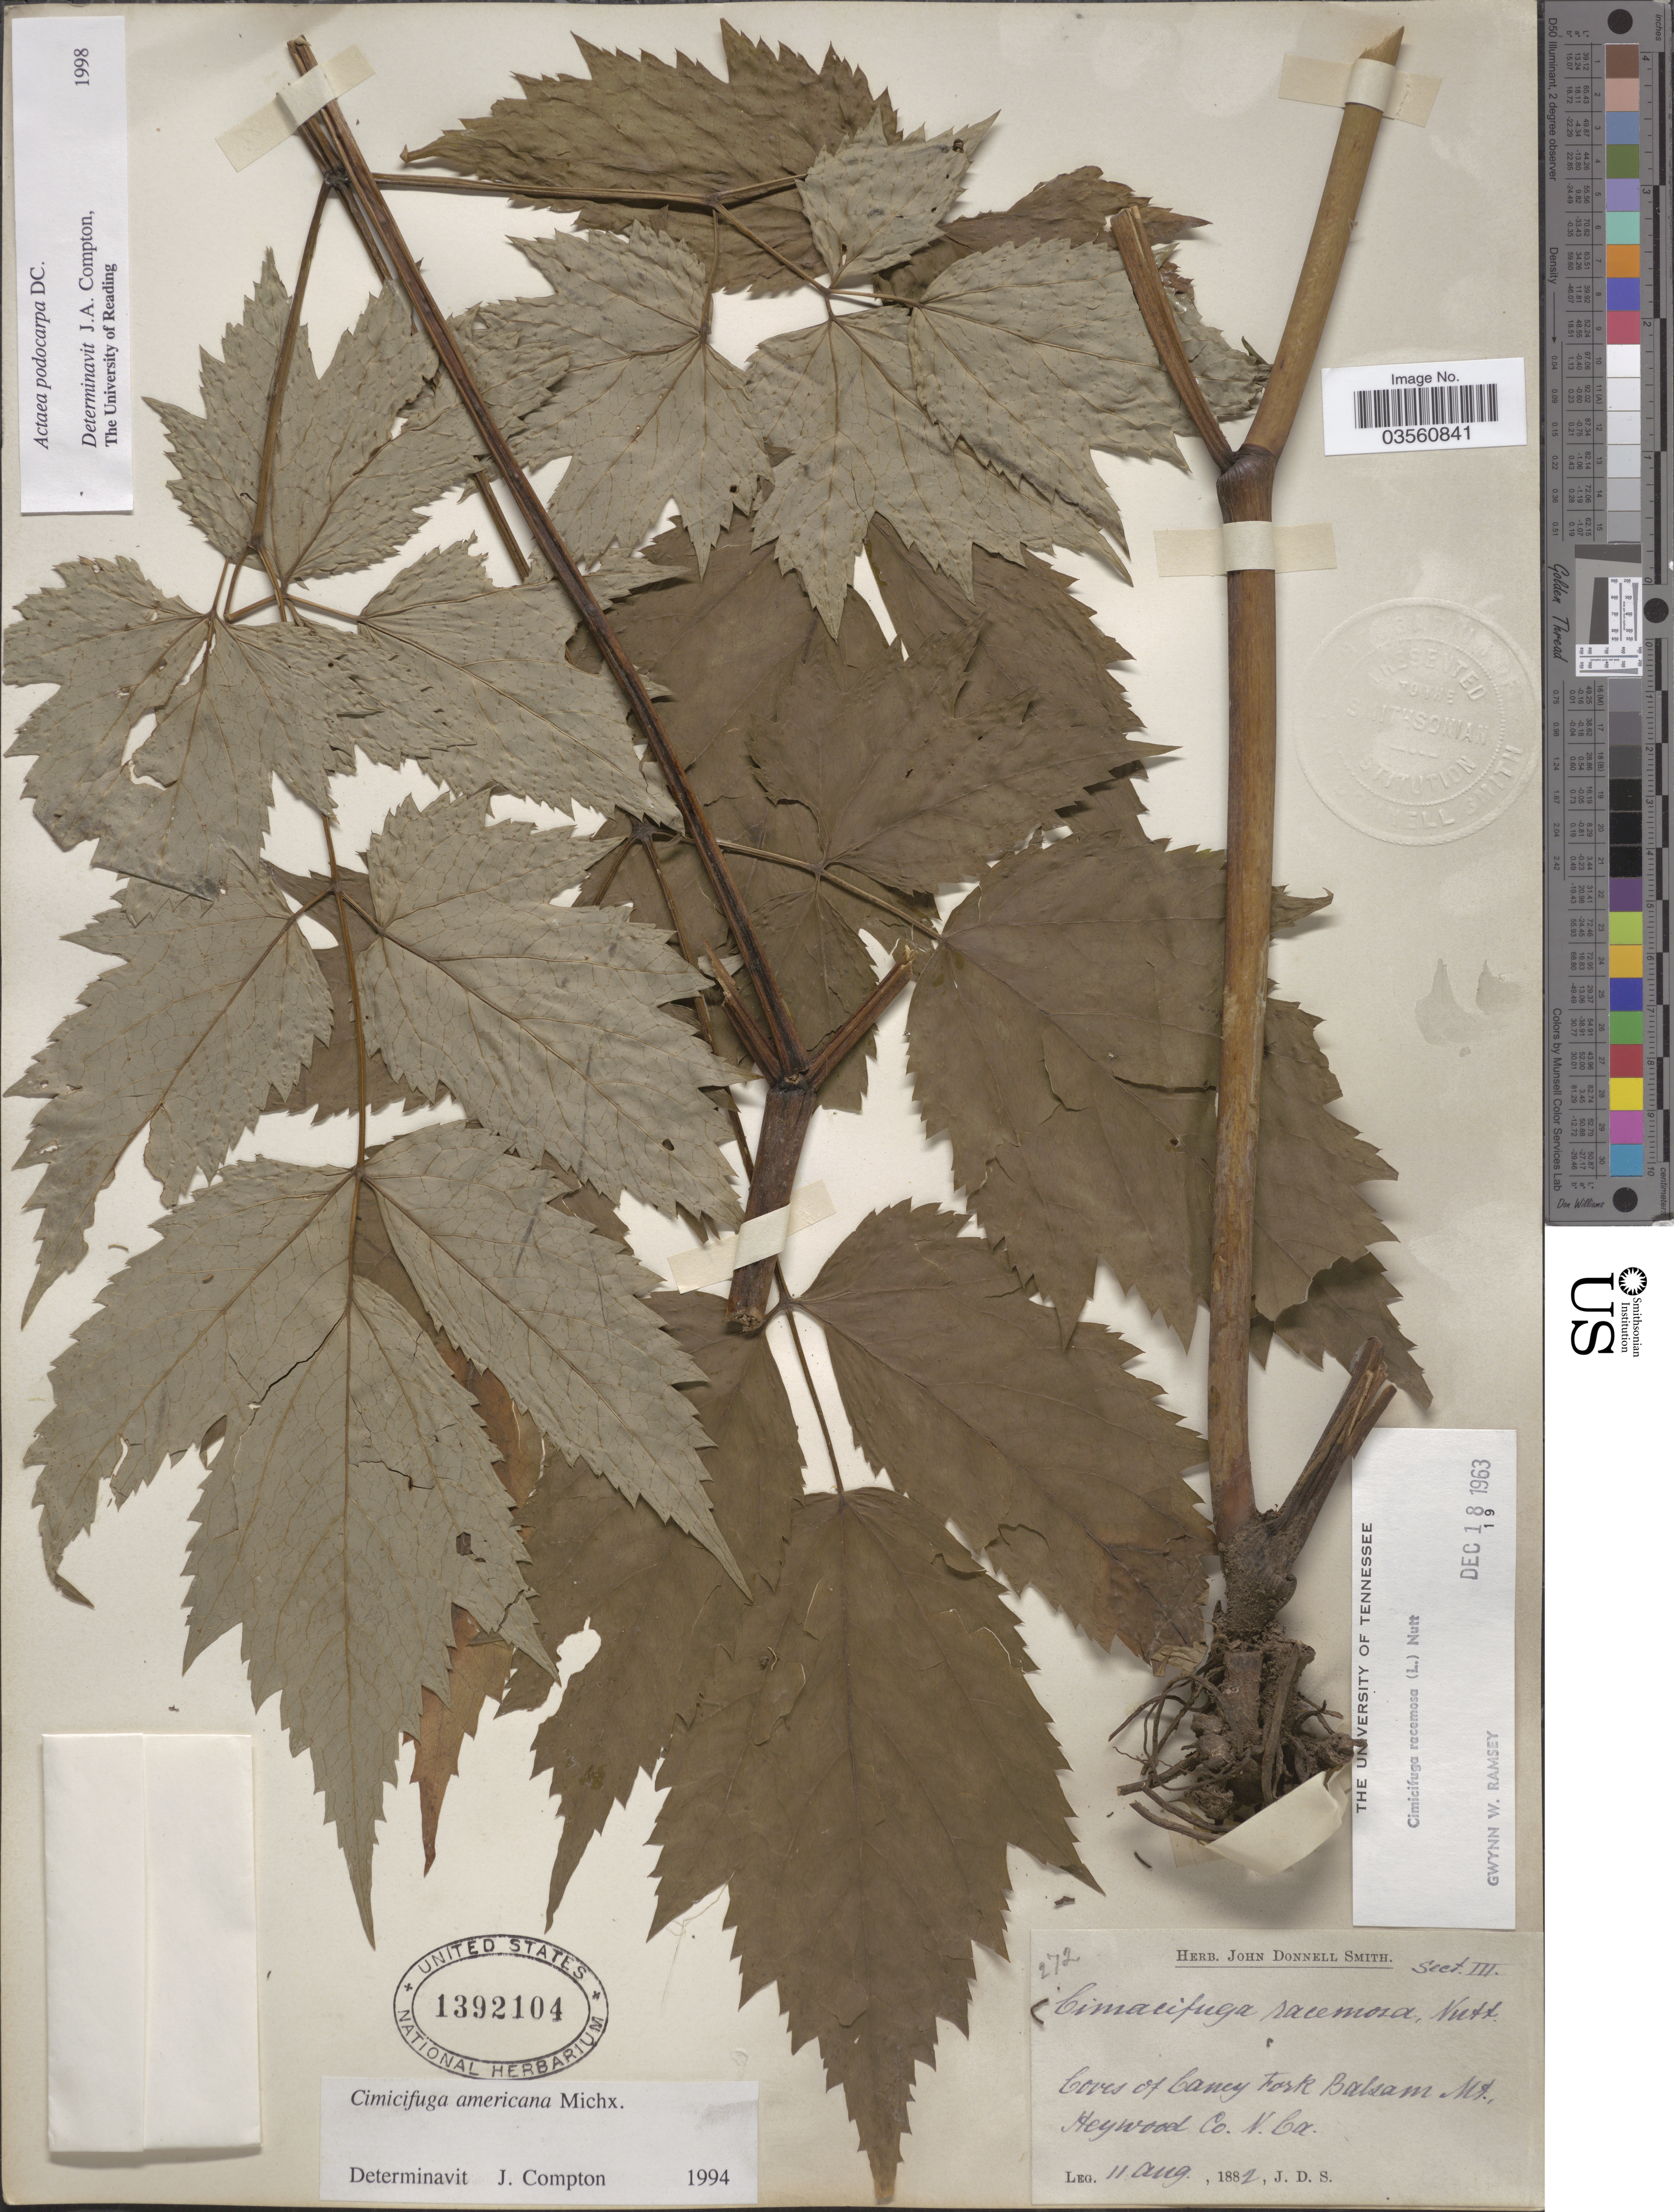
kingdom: Plantae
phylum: Tracheophyta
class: Magnoliopsida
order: Ranunculales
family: Ranunculaceae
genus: Actaea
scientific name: Actaea podocarpa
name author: DC.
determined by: Compton, J. A.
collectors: J. Donnell Smith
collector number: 272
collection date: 1882-08-11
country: United States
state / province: North Carolina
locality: Coves of Caney Fork Balsam Mt., Heywood Co.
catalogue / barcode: US 1392104